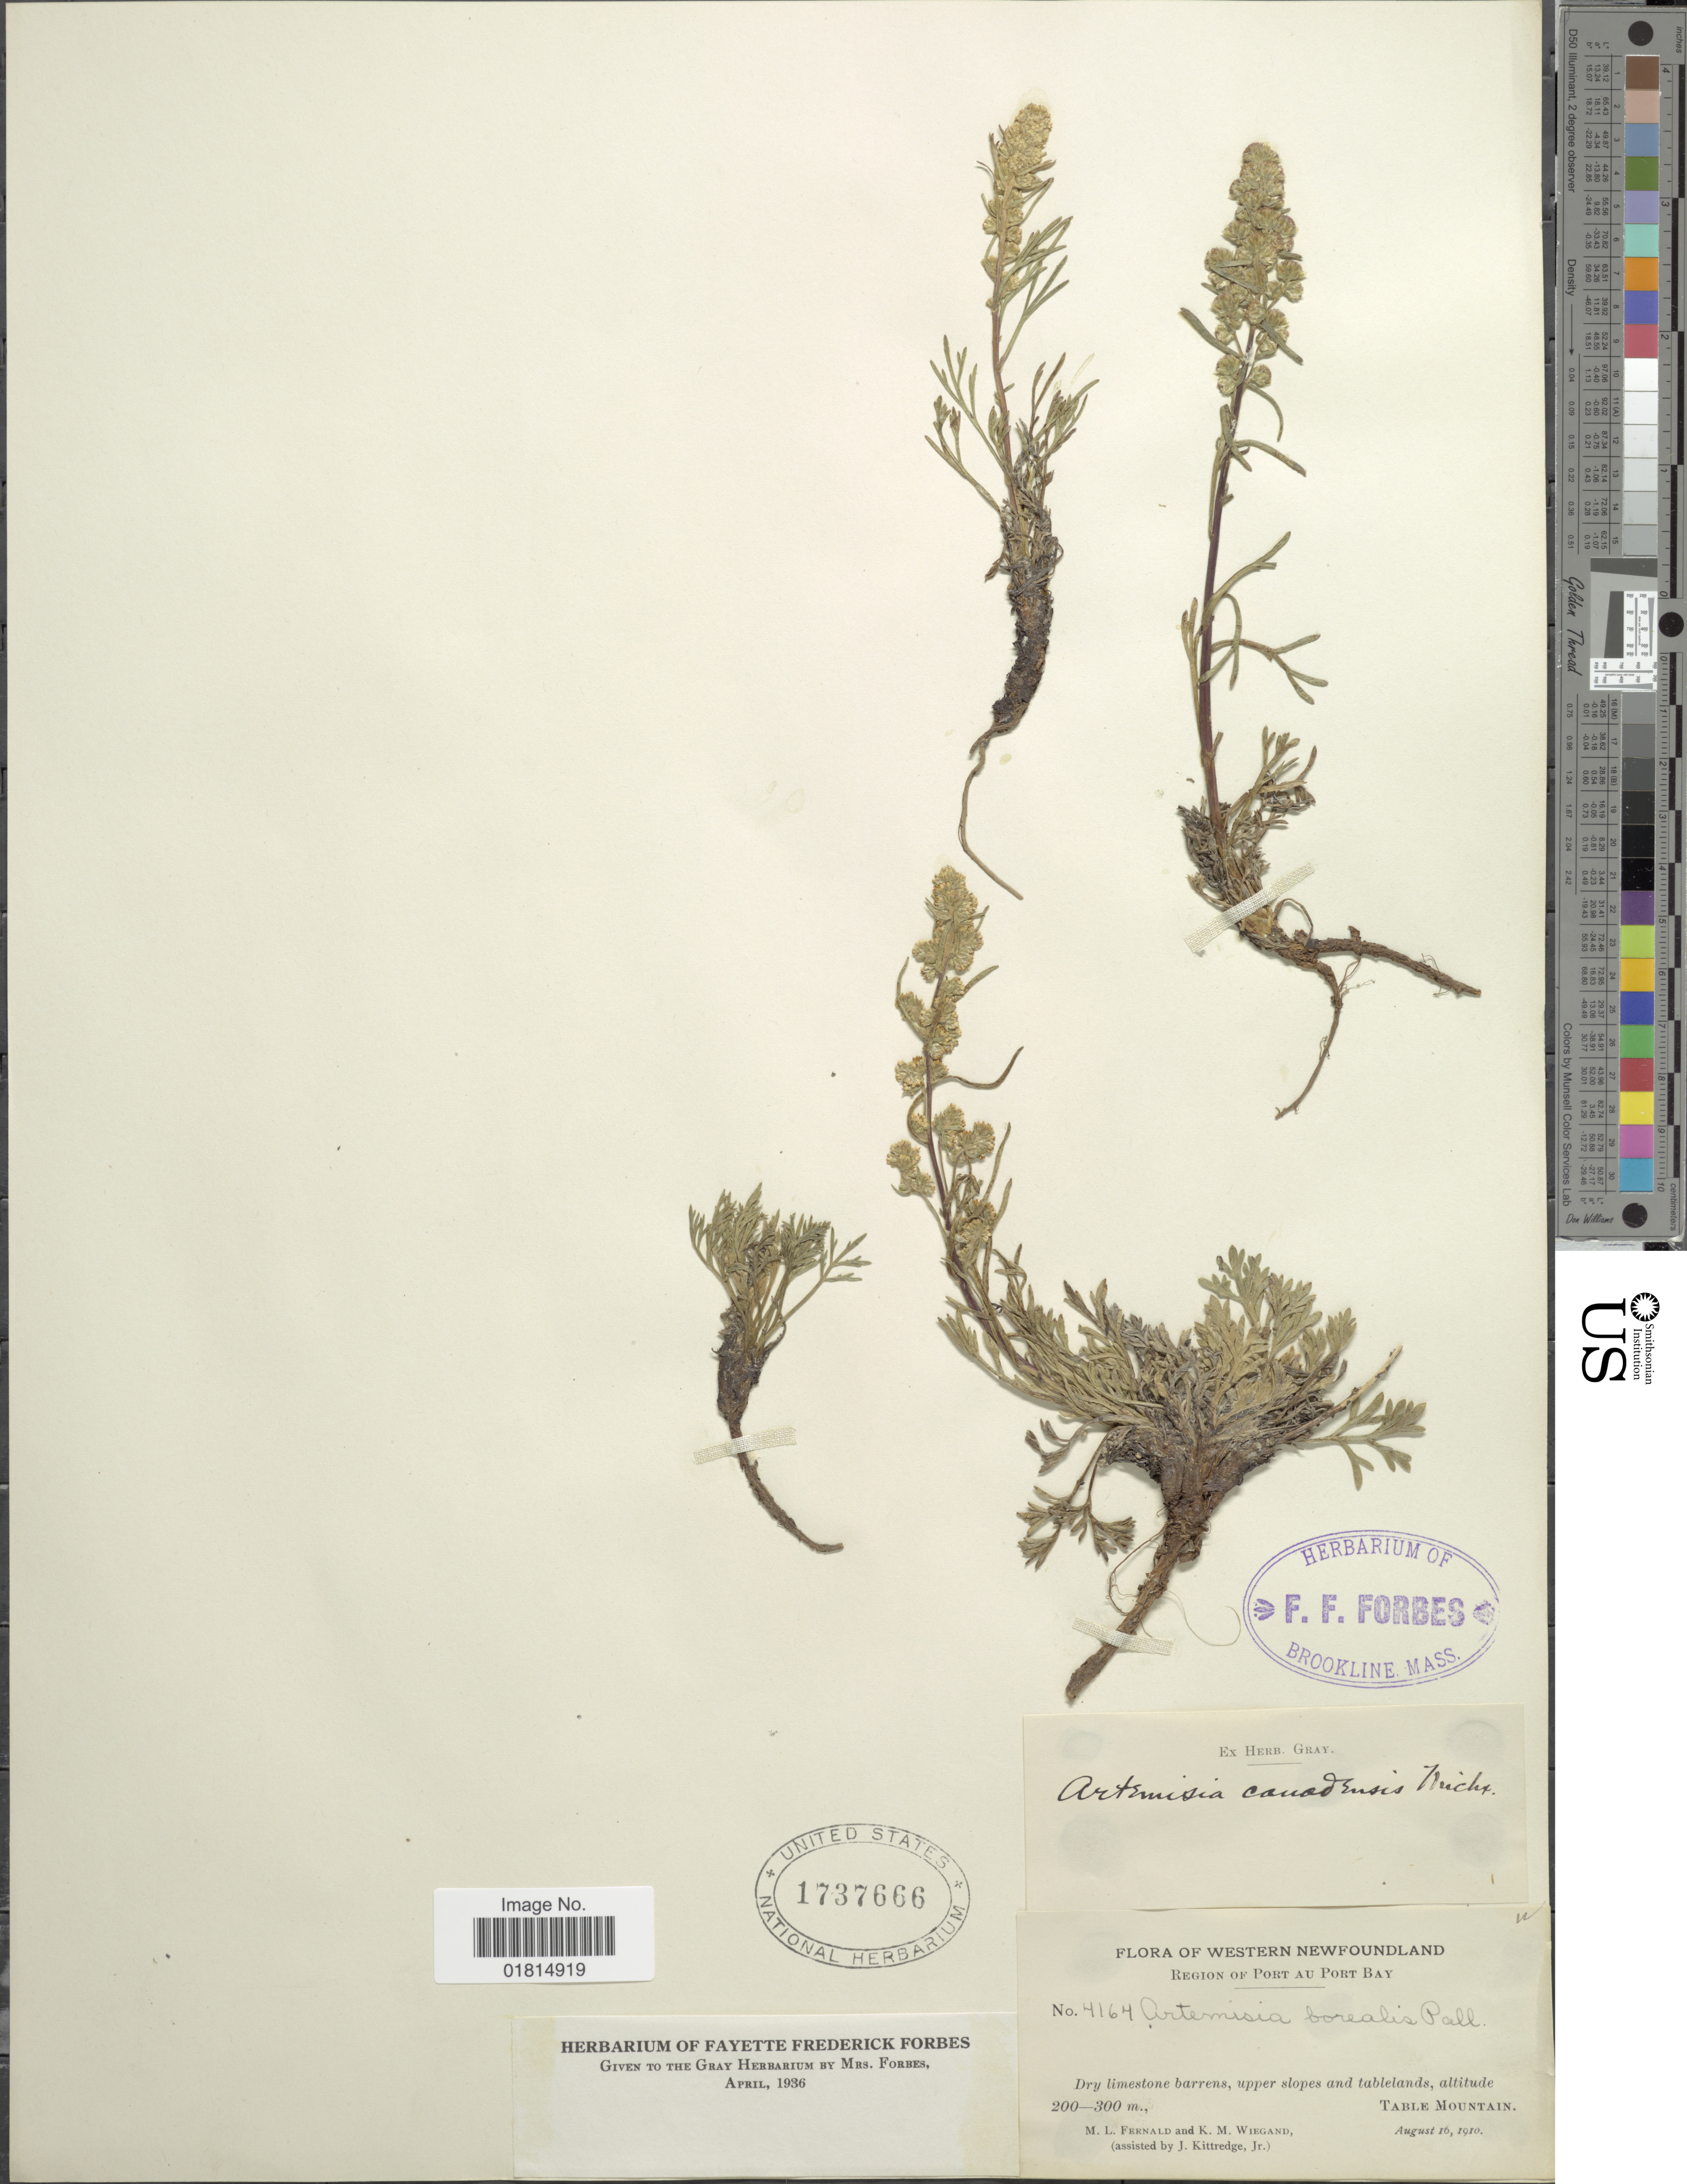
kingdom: Plantae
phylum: Tracheophyta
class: Magnoliopsida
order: Asterales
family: Asteraceae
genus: Artemisia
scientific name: Artemisia canadensis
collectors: M. L. Fernald & K. M. Wiegand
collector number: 4164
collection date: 1910-08-16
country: Canada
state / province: Newfoundland and Labrador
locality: Western Newfoundland. Region of Port au Port Bay. Dry limestone barrens, upper slopes and tablelands, Table Mountain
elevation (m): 200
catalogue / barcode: US 1737666